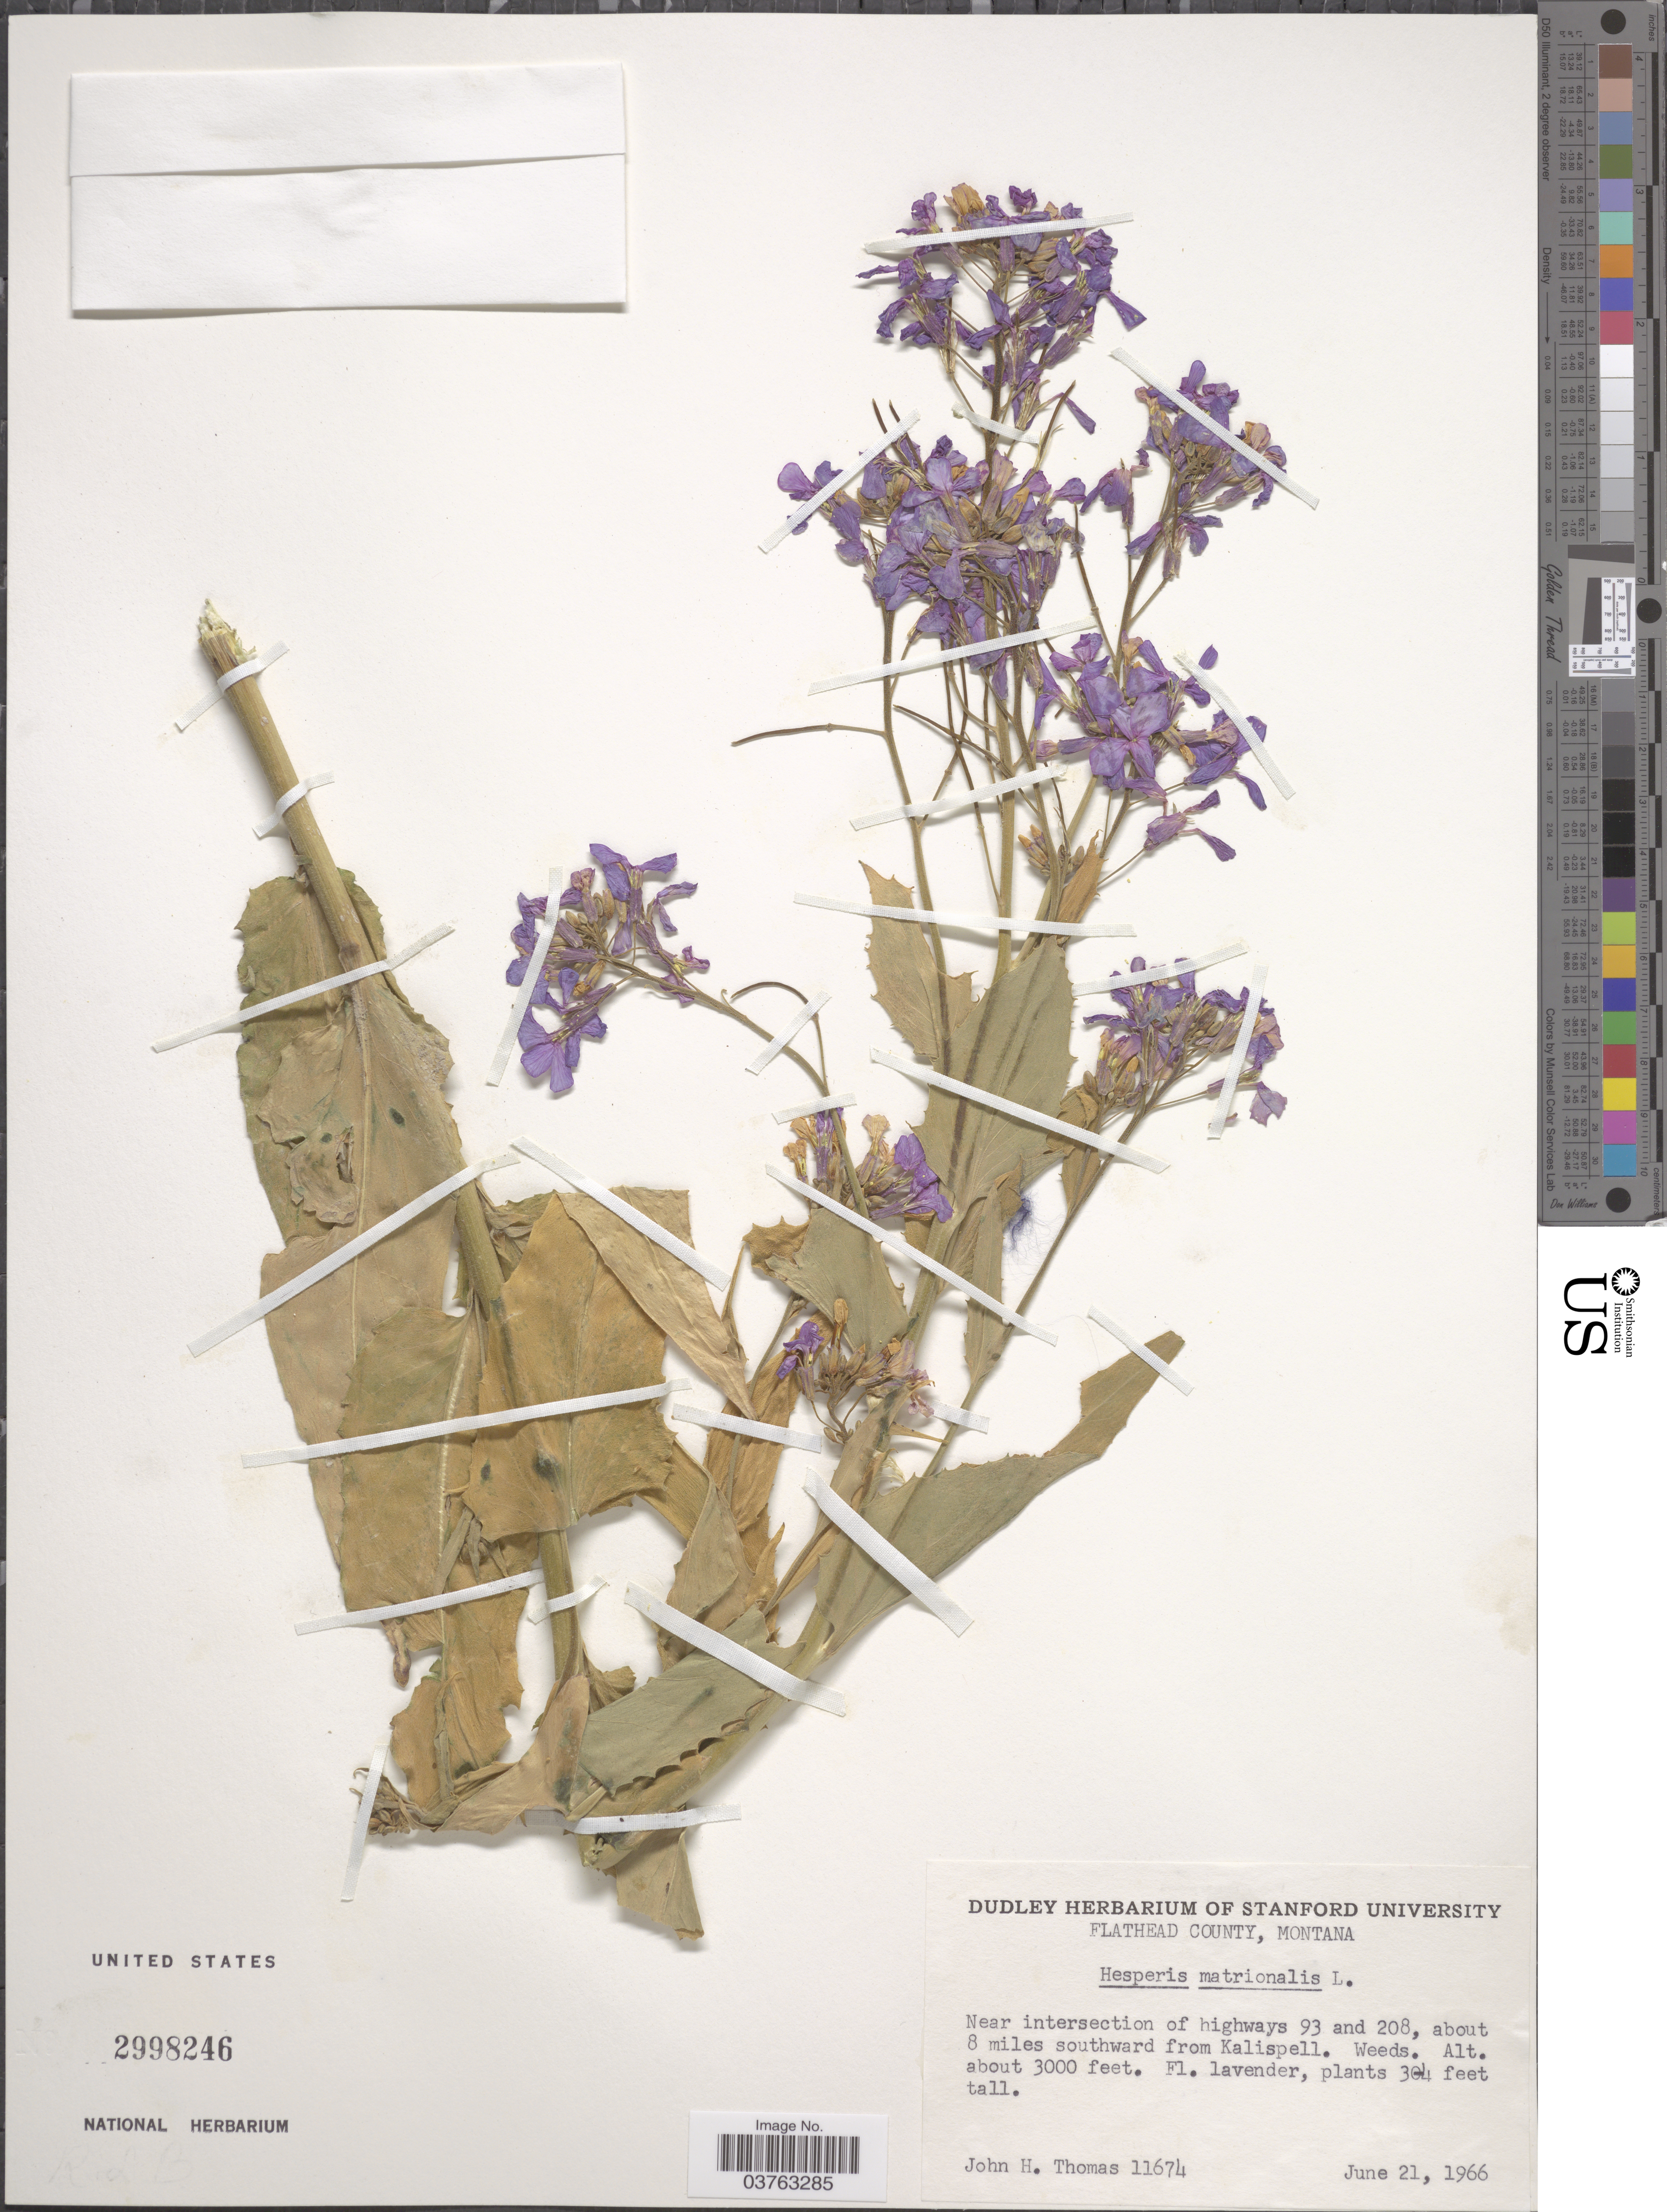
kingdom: Plantae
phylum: Tracheophyta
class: Magnoliopsida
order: Brassicales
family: Brassicaceae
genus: Hesperis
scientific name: Hesperis matronalis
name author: L.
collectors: J. H. Thomas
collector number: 11674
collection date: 1966-06-21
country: United States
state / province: Montana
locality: Flathead County. Near intersection of highways 93 and 208, about 8 miles southward from Kalispell.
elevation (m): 914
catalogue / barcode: US 2998246